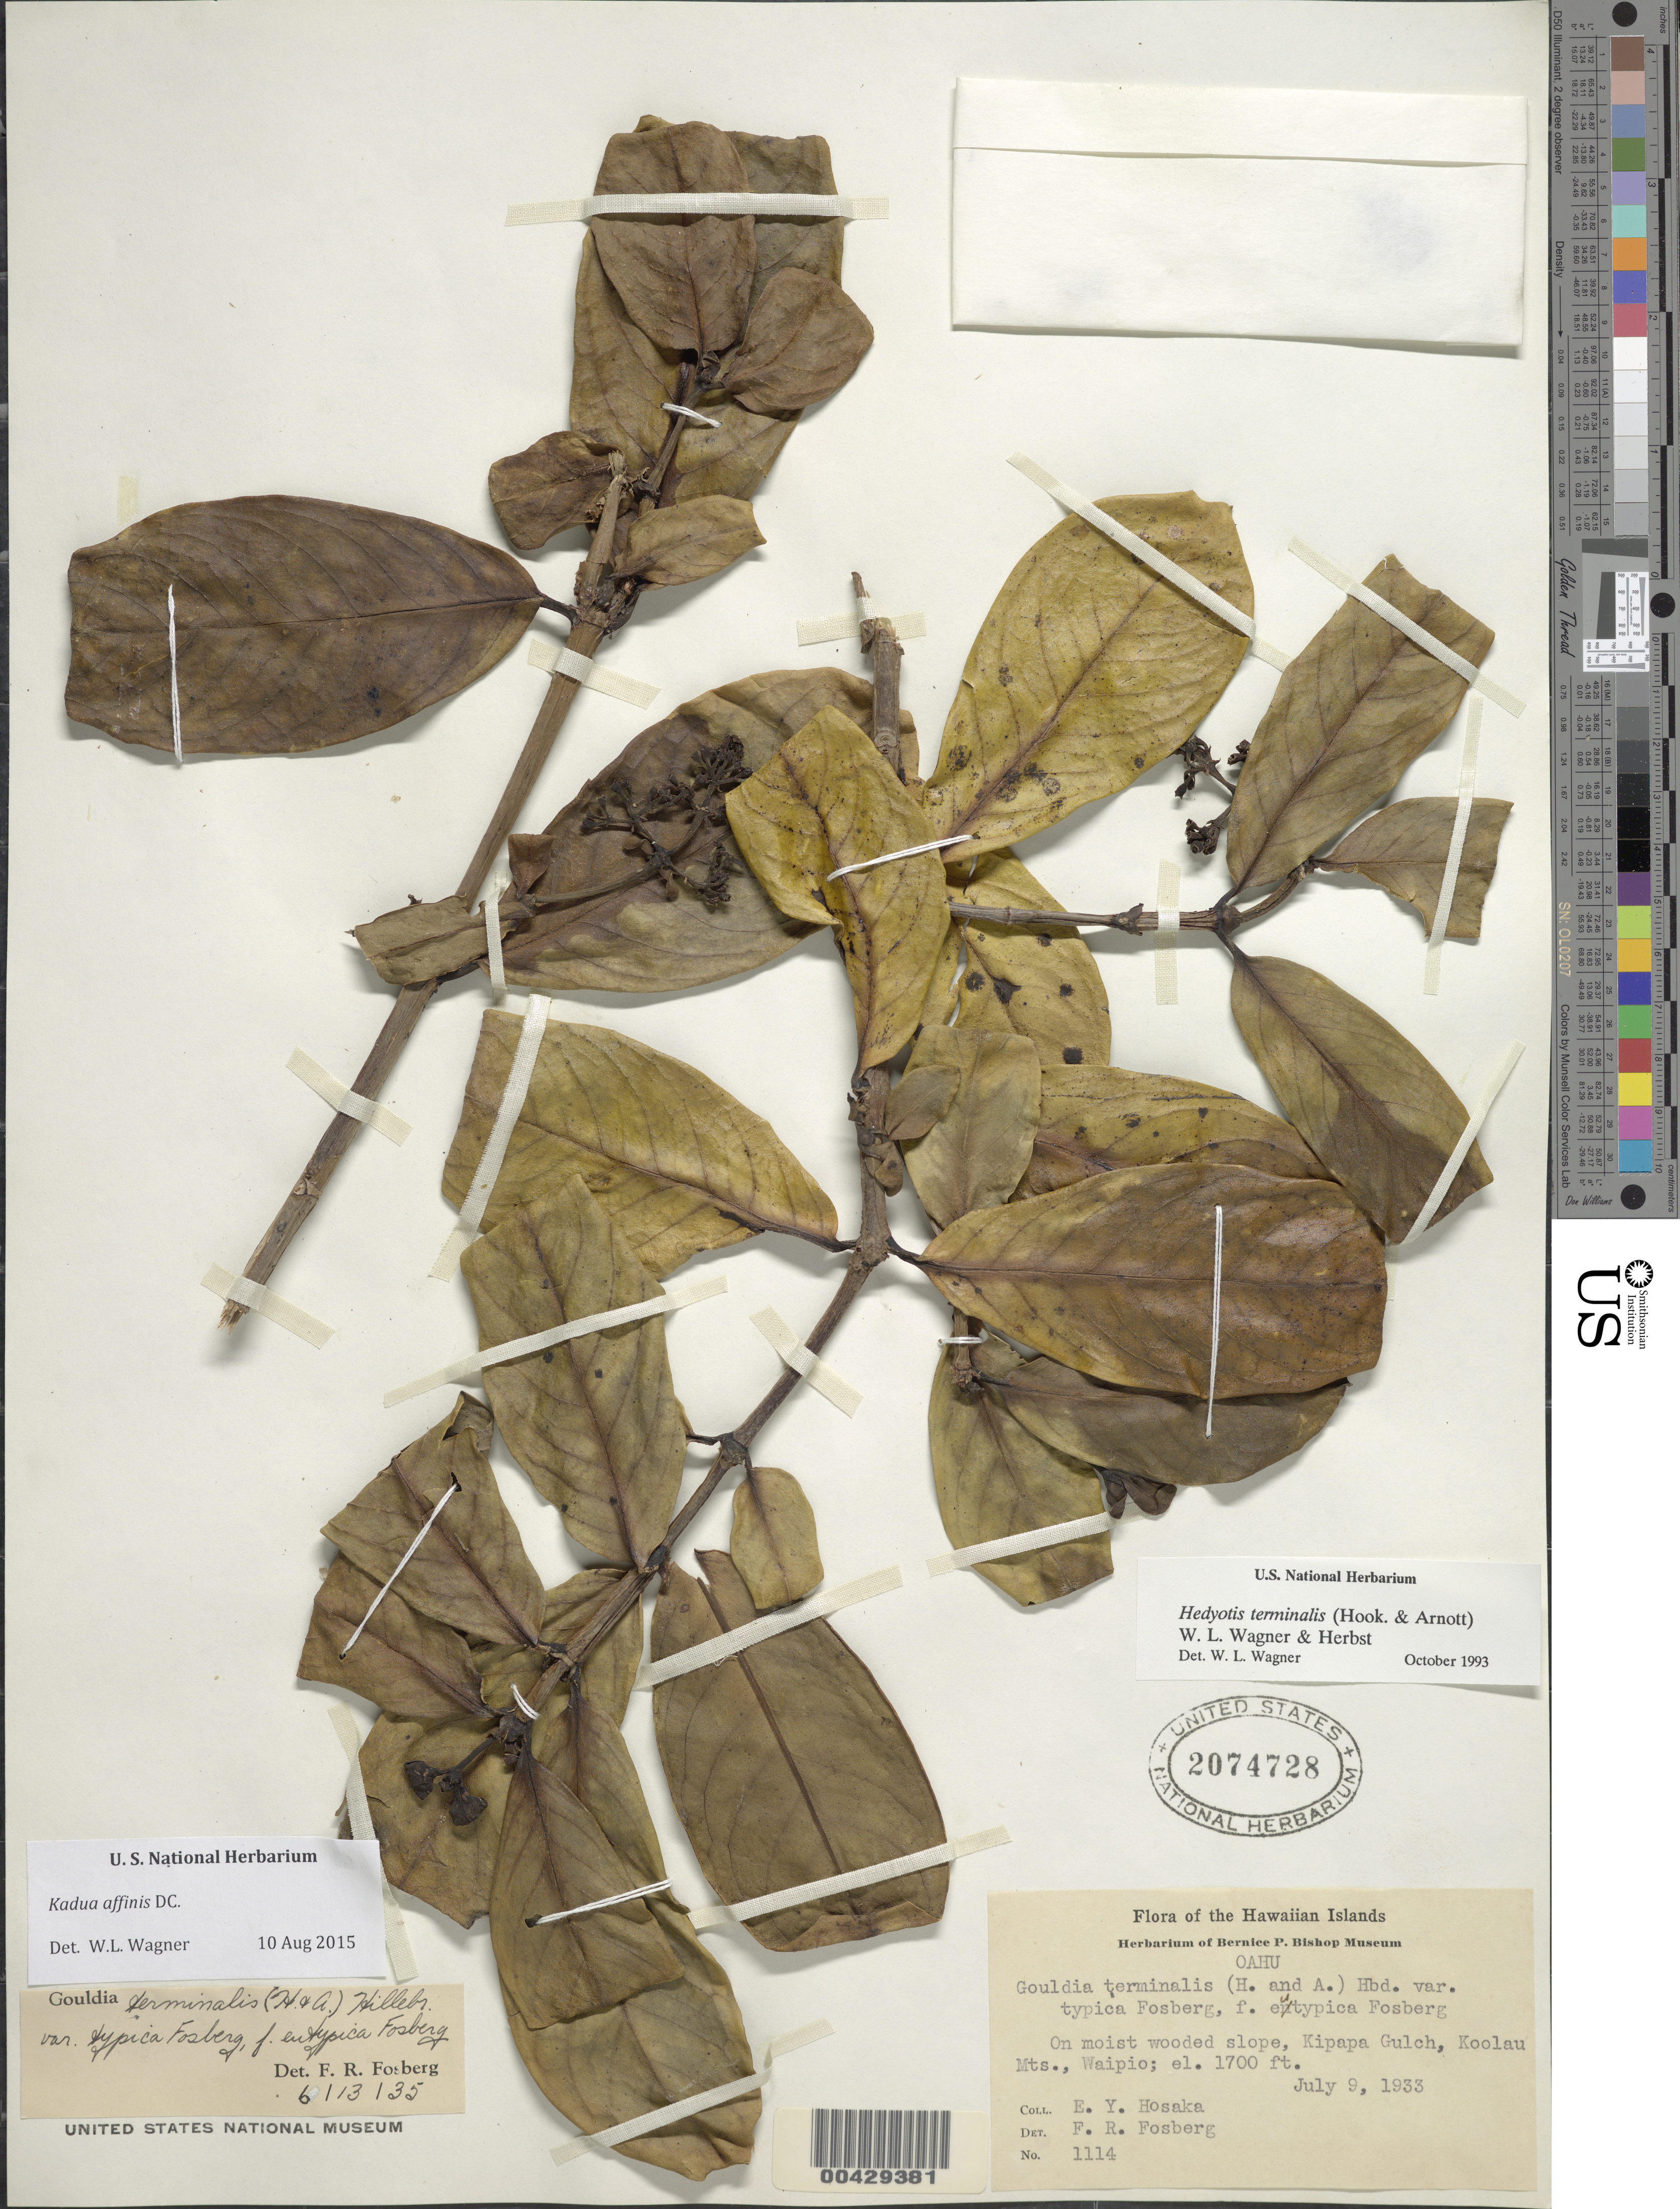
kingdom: Plantae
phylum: Tracheophyta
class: Magnoliopsida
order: Gentianales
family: Rubiaceae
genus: Kadua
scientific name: Kadua affinis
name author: DC.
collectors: E. Y. Hosaka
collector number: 1114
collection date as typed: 9 Jul 1933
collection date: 1933-07-09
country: United States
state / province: Hawaii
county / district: Honolulu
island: Oahu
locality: Kipapa Gulch, Koolau Mts., Waipio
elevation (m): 518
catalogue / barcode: US 2074728